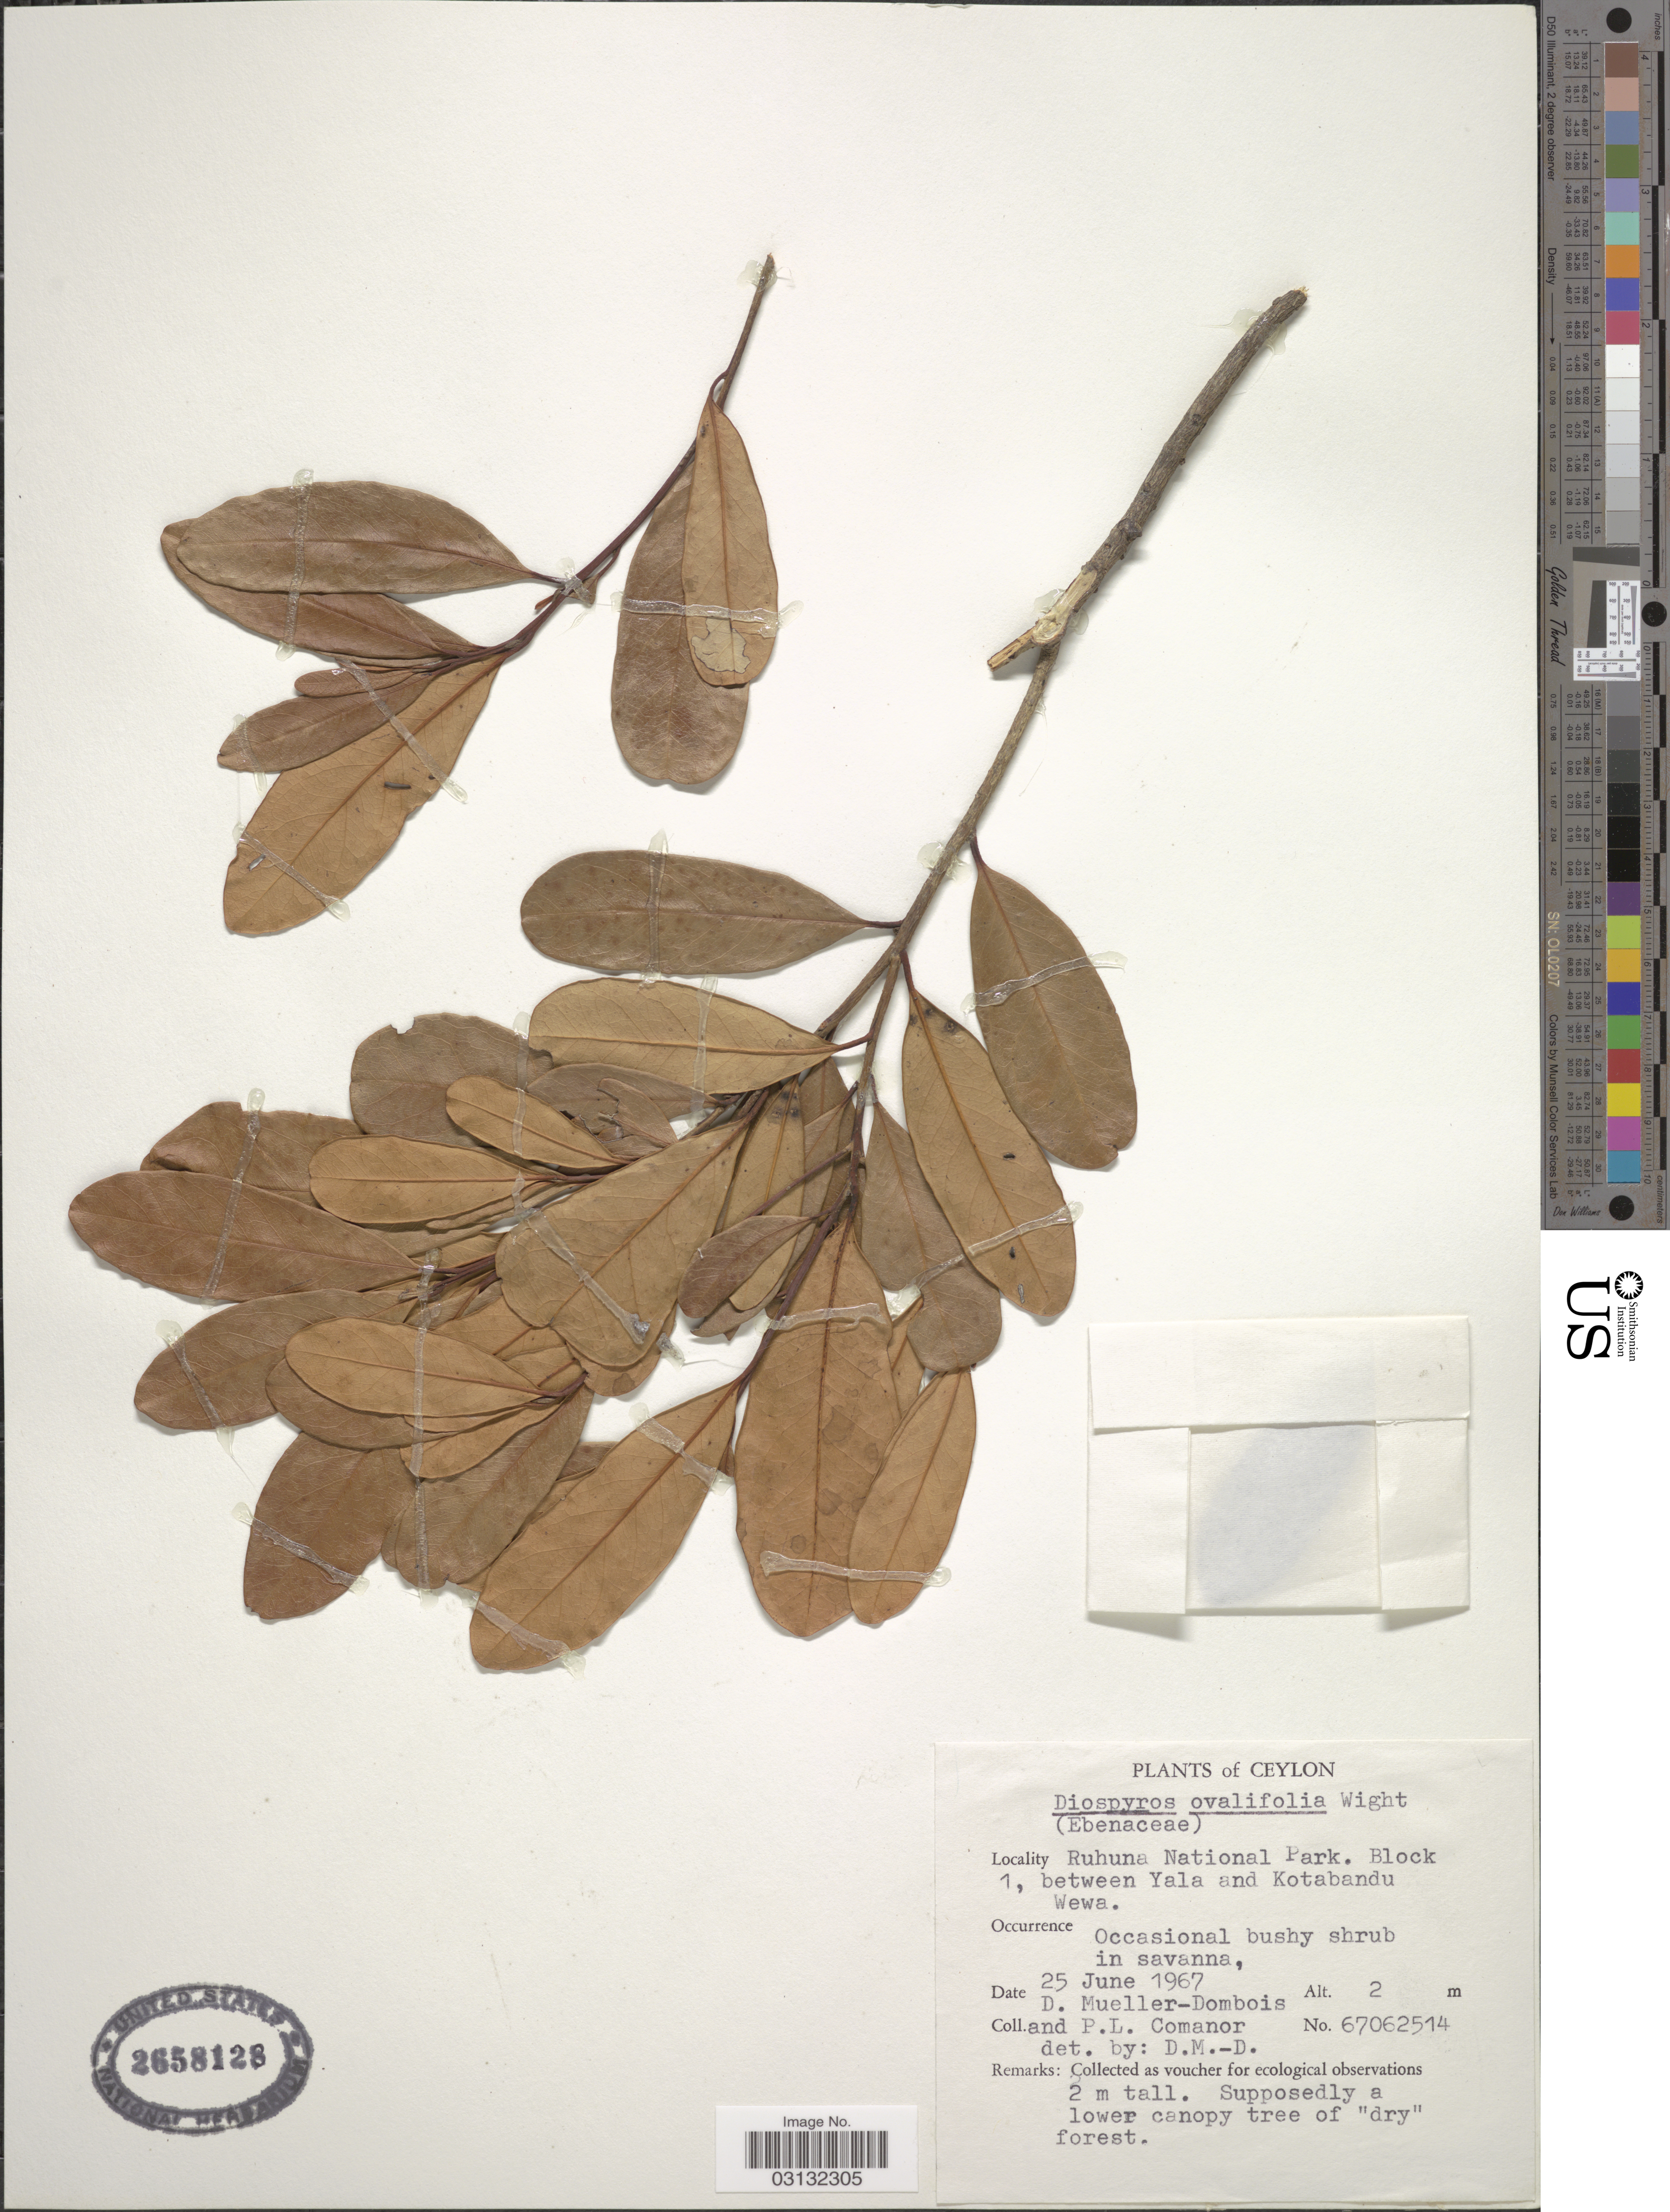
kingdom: Plantae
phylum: Tracheophyta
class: Magnoliopsida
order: Ericales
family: Ebenaceae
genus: Diospyros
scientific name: Diospyros ovalifolia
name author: Wight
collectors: D. Mueller-Dombois & P. Comanor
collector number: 67062514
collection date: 1967-06-25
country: Sri Lanka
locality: Ceylon. Ruhuna National Park. Block 1, between Yala and Kotabandu Wewa.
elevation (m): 2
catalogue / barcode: US 2658128